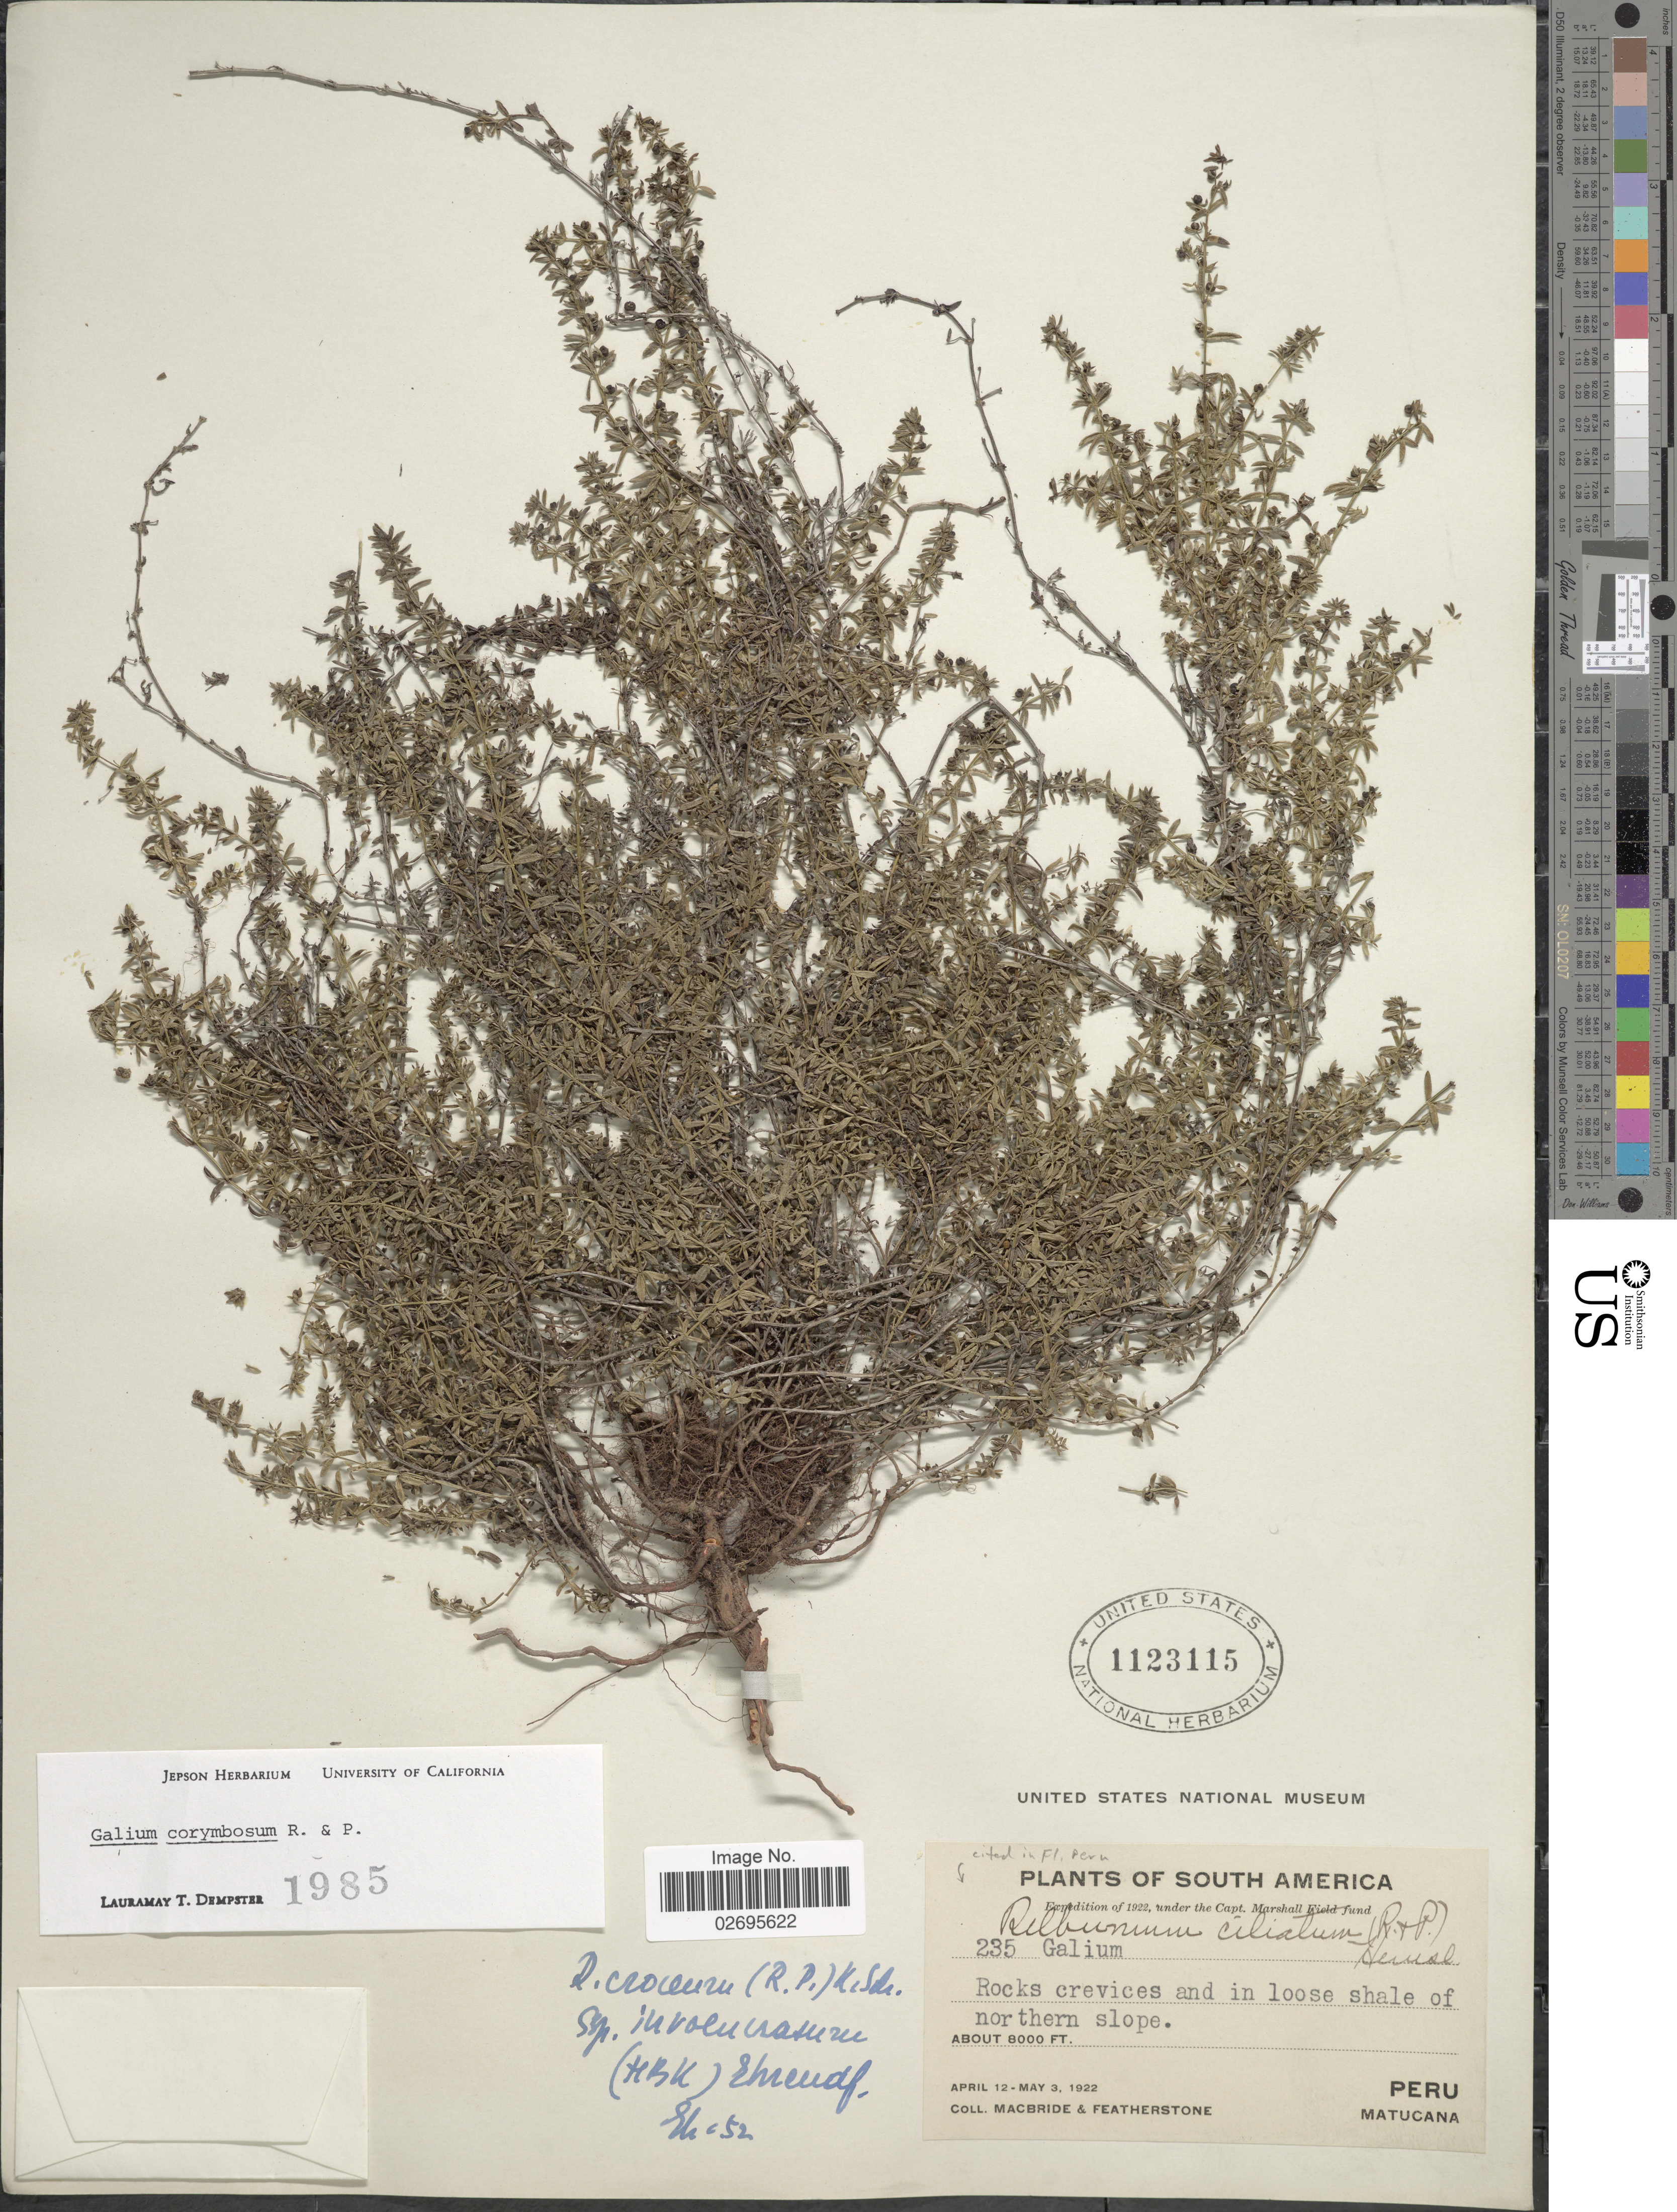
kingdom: Plantae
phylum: Tracheophyta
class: Magnoliopsida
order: Gentianales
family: Rubiaceae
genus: Galium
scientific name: Galium corymbosum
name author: Ruiz & Pav.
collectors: Macbride, -- & -. Featherstone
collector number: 235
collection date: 1922-04-12/1922-05-03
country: Peru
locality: Rocks crevices and in loose shale of northern slope, Matucana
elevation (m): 2438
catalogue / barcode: US 1123115